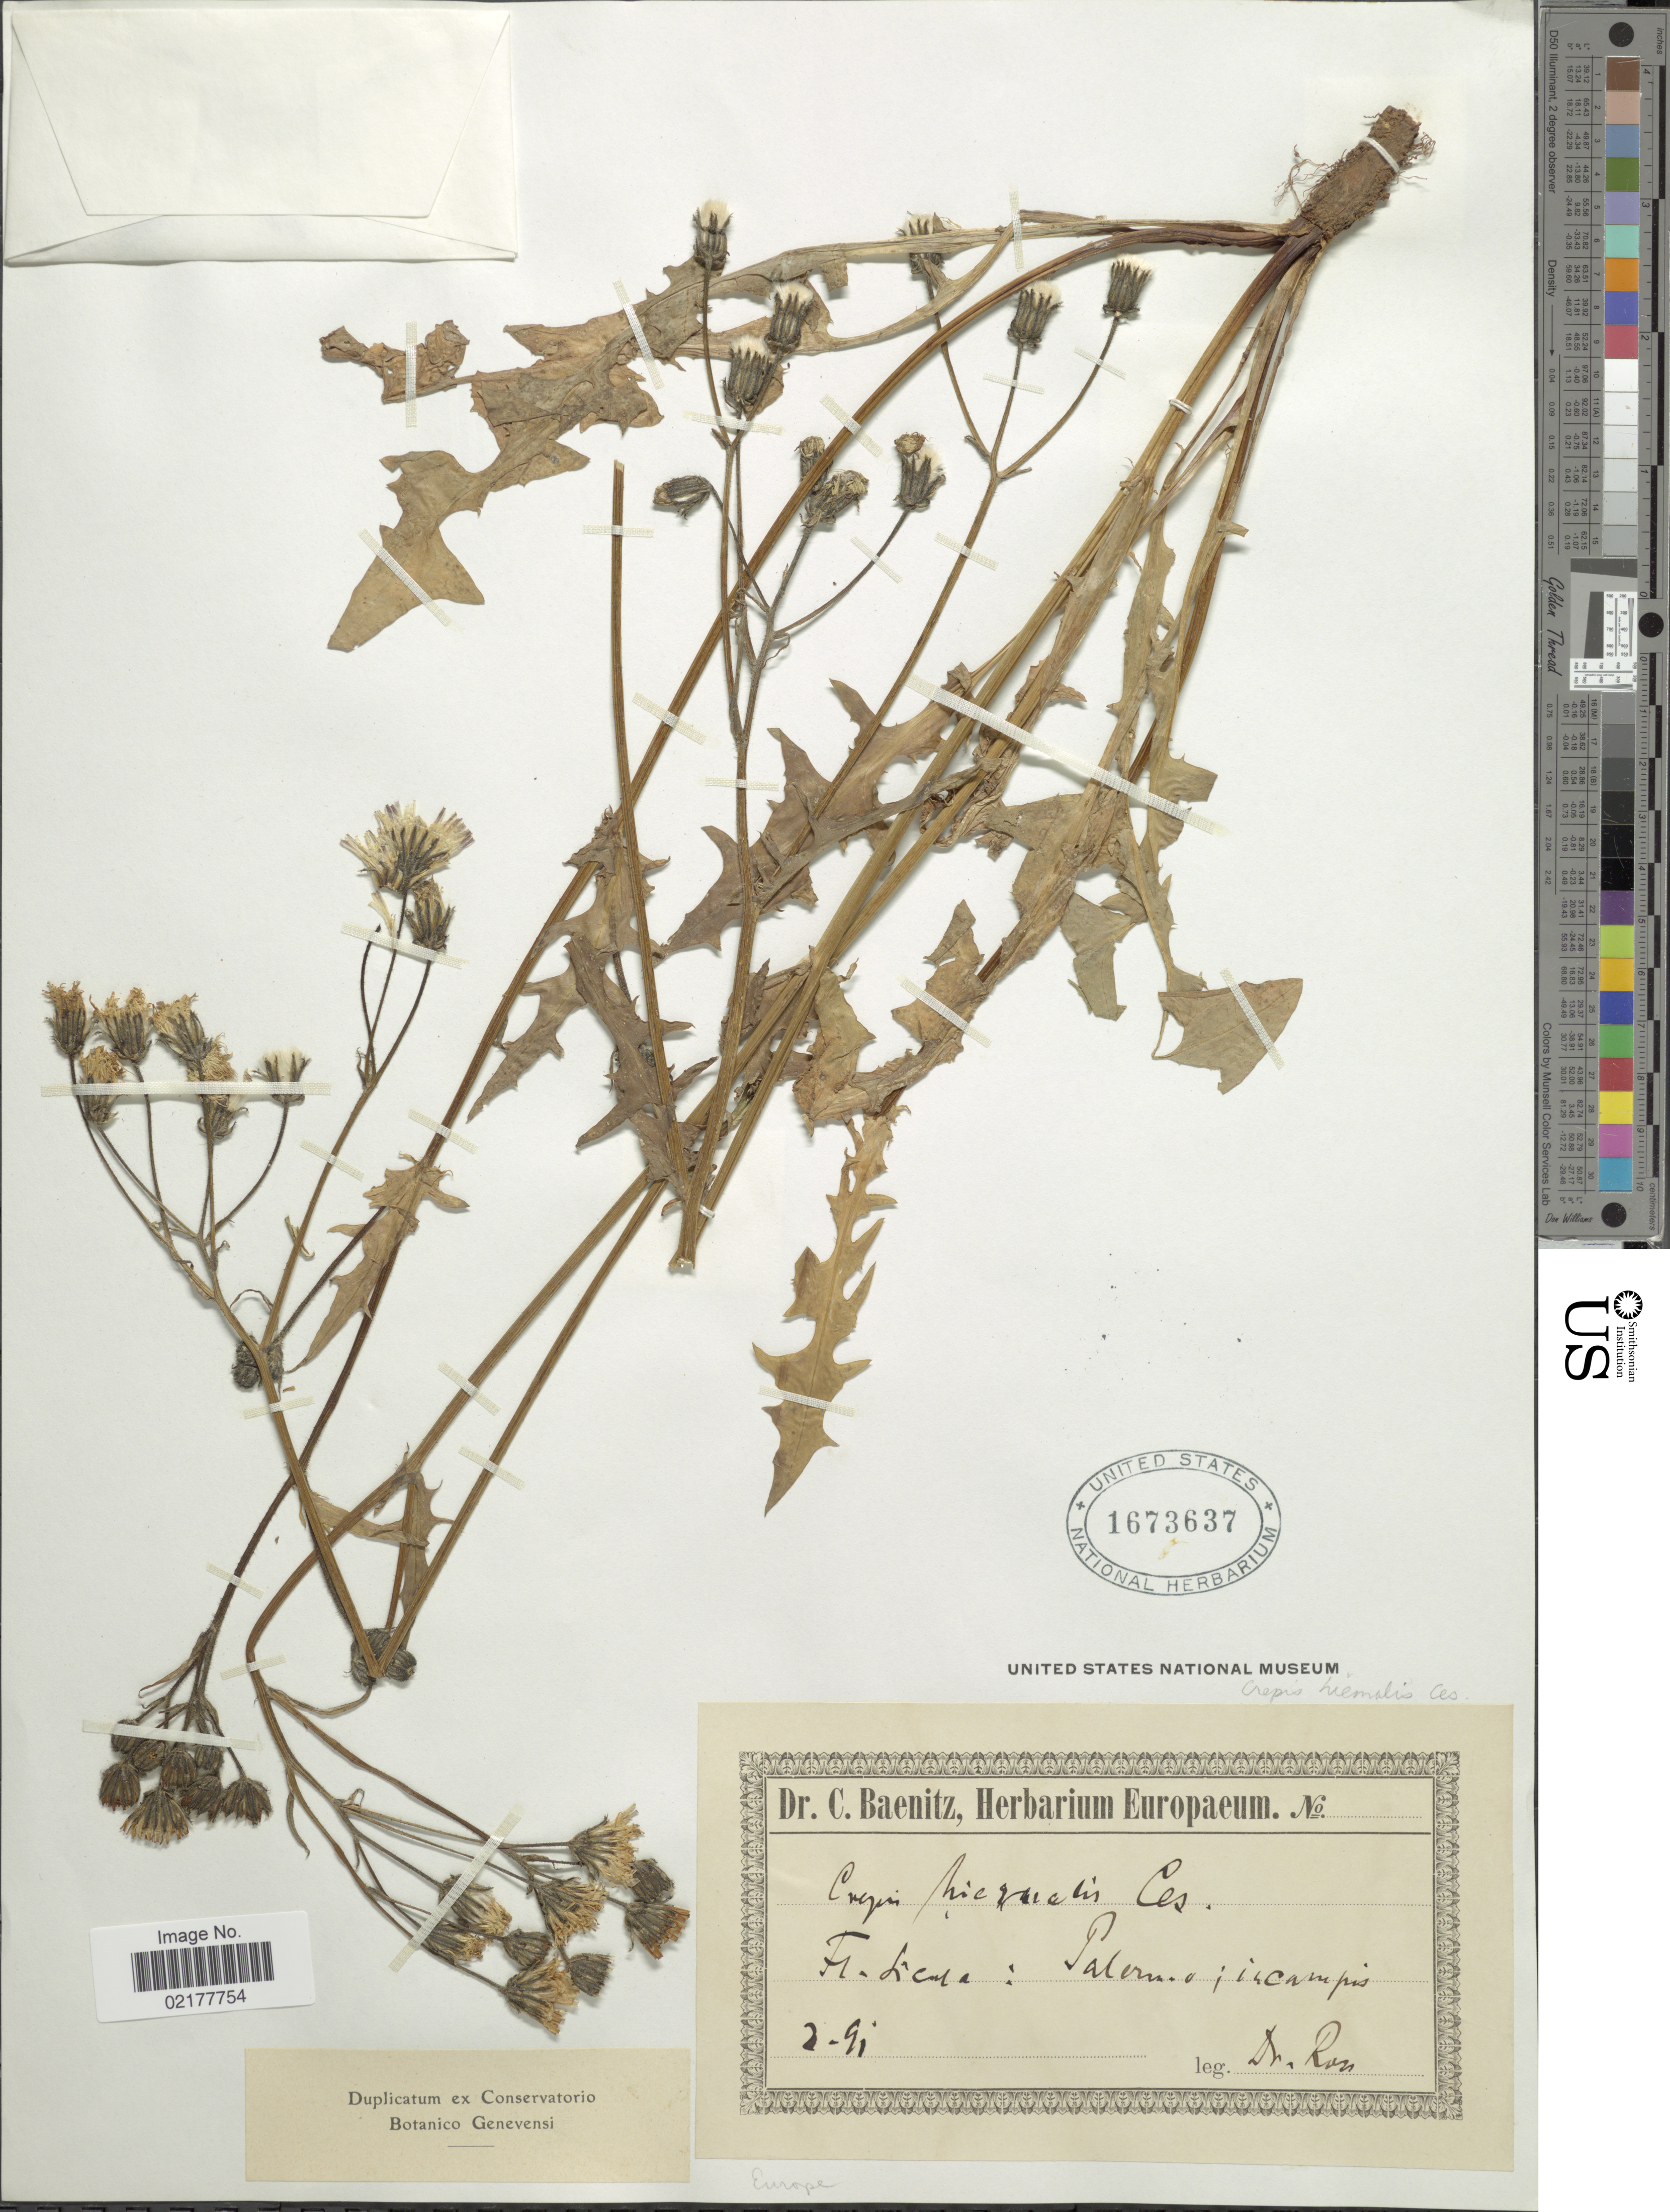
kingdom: Plantae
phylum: Tracheophyta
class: Magnoliopsida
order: Asterales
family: Asteraceae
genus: Crepis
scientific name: Crepis vesicaria subsp. hyemalis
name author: (Biv.) Babc.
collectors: Ron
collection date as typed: Transcribed d/m/y: /2/91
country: Italy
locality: Fl. Lienz.: Palermo [interpreted]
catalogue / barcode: US 1673637